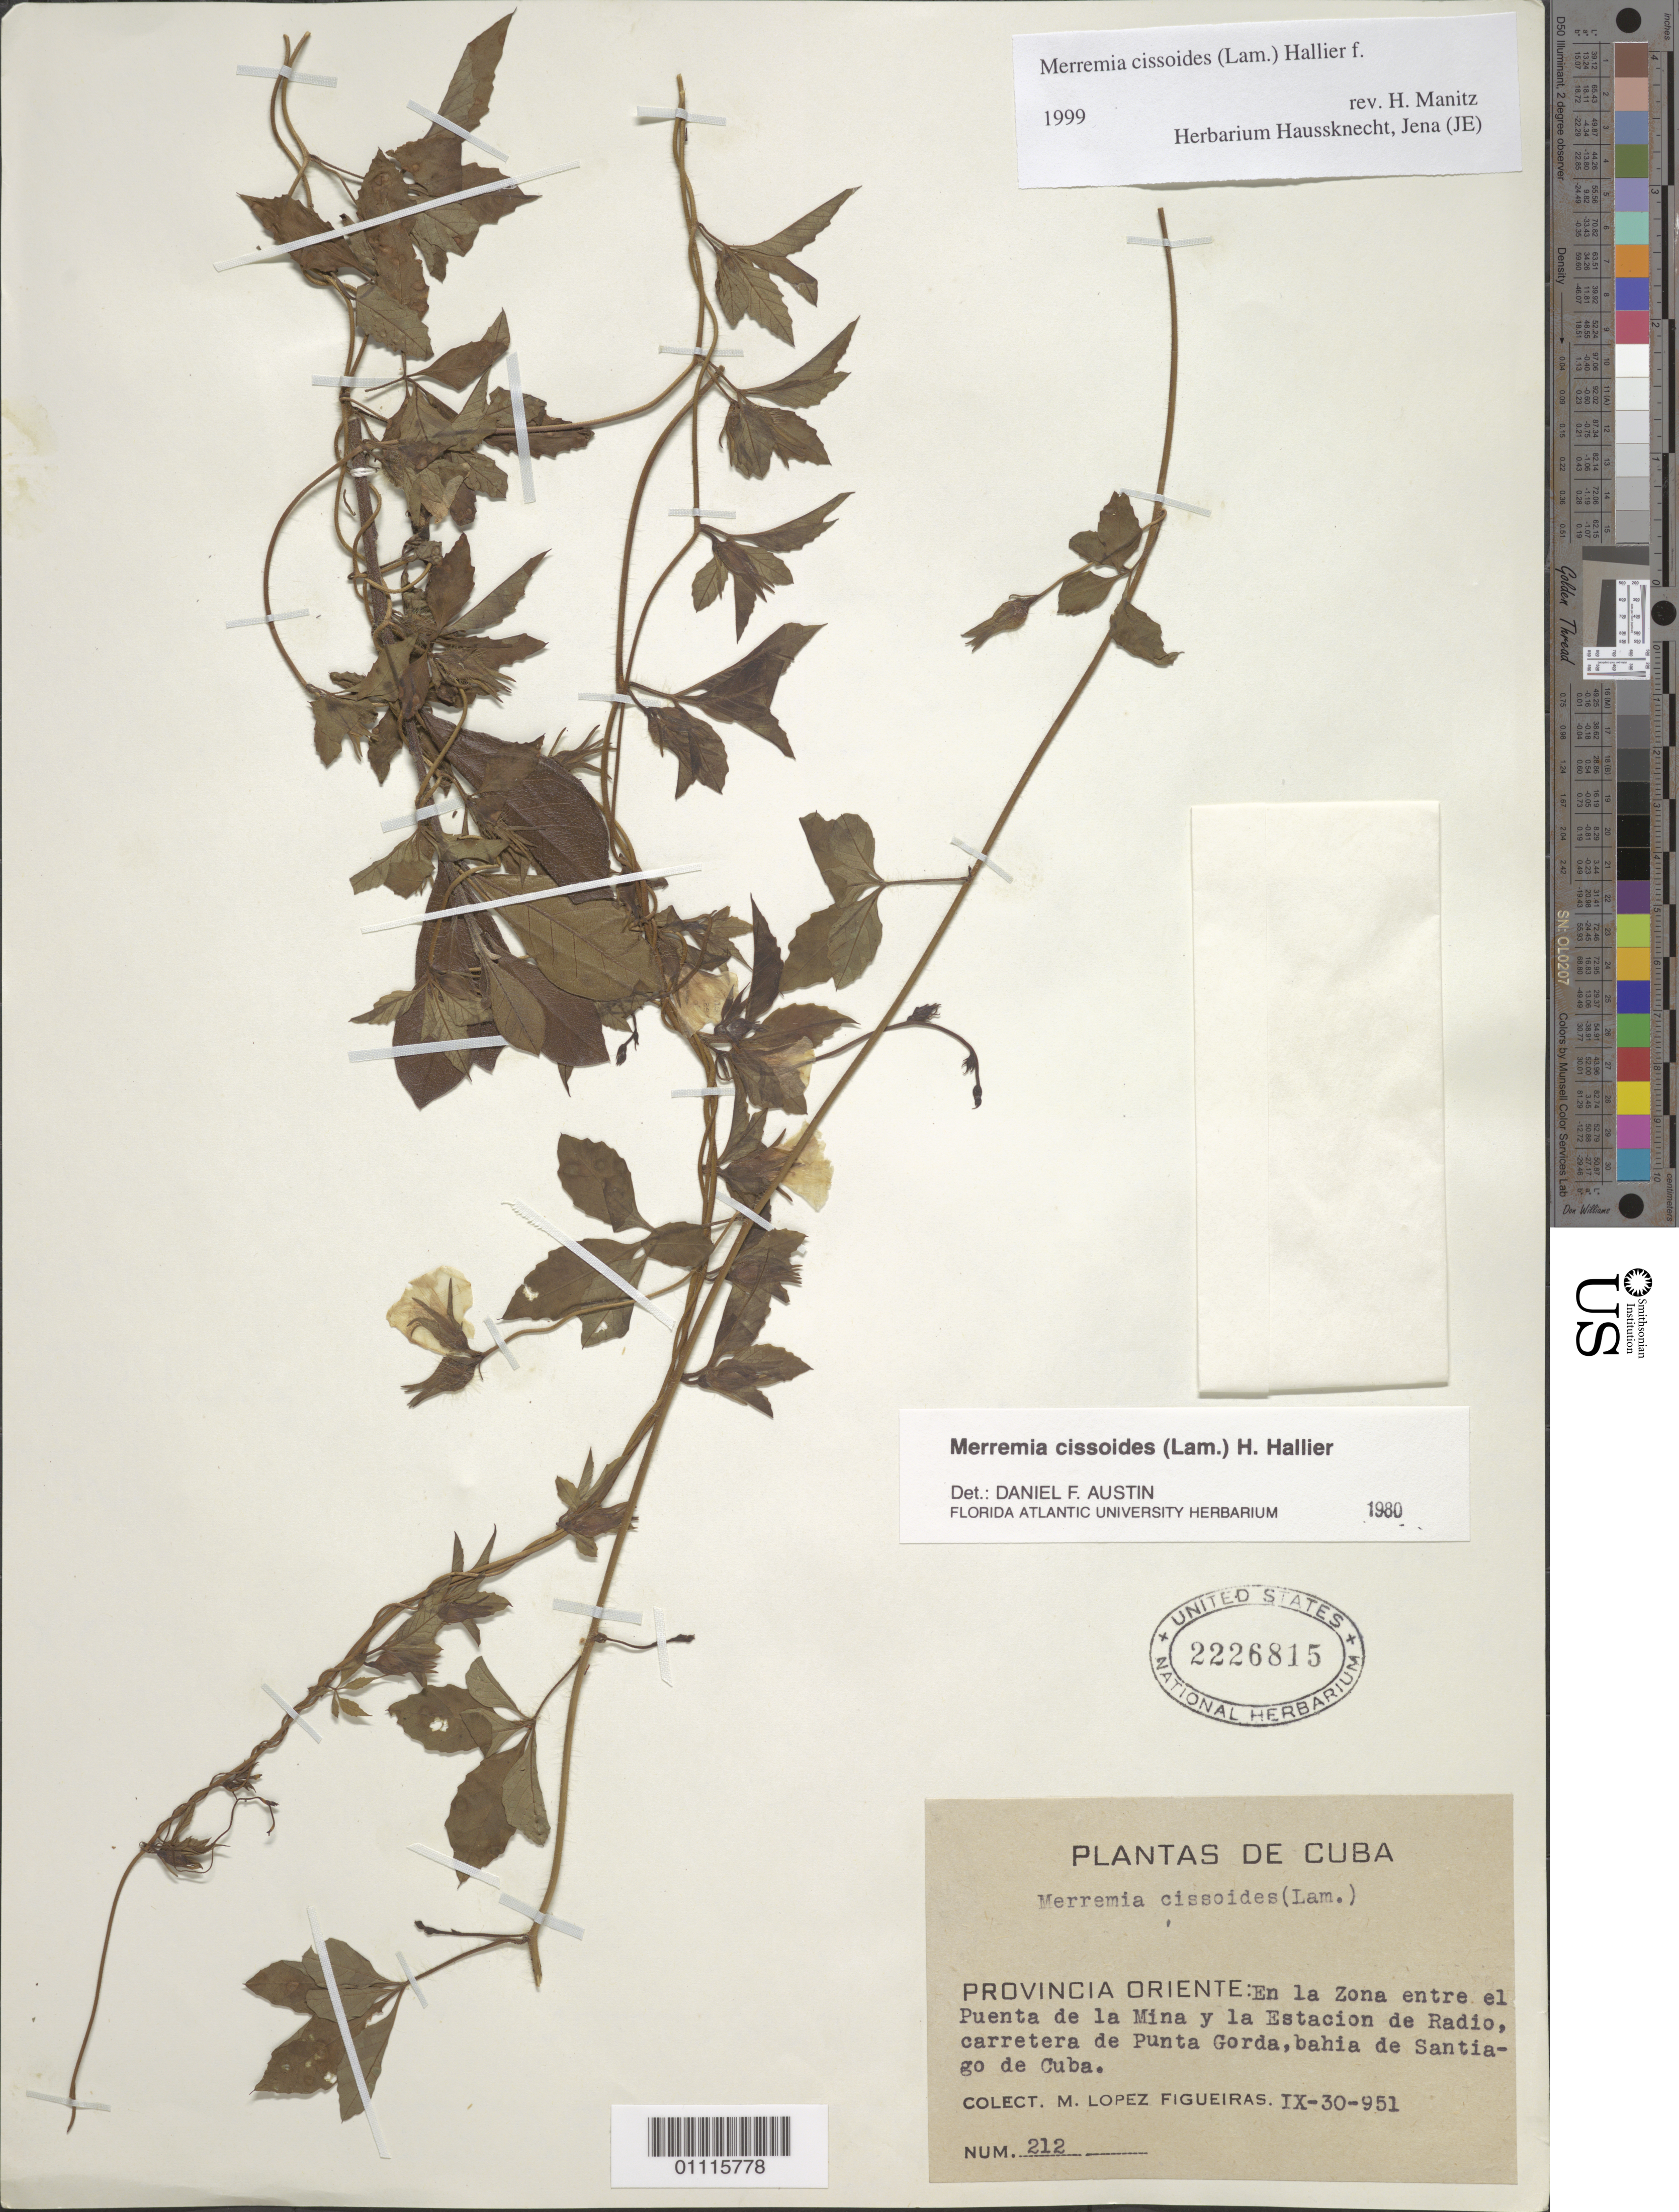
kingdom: Plantae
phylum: Tracheophyta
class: Magnoliopsida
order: Solanales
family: Convolvulaceae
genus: Distimake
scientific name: Distimake cissoides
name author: (Lam.) A. R. Simões & Staples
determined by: Strong, Mark T., (BOT), Smithsonian Institution - National Museum of Natural History (UNITED STATES)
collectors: M. López Figueiras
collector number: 212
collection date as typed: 30 Nov 1951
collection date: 1951-11-30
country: Cuba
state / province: Santiago de Cuba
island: Cuba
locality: En la Zona entre el Puenta de la Mina y la Estacion de Radio, carretera de Punta Gorda, bahia de Santiago de Cuba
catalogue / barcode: US 2226815